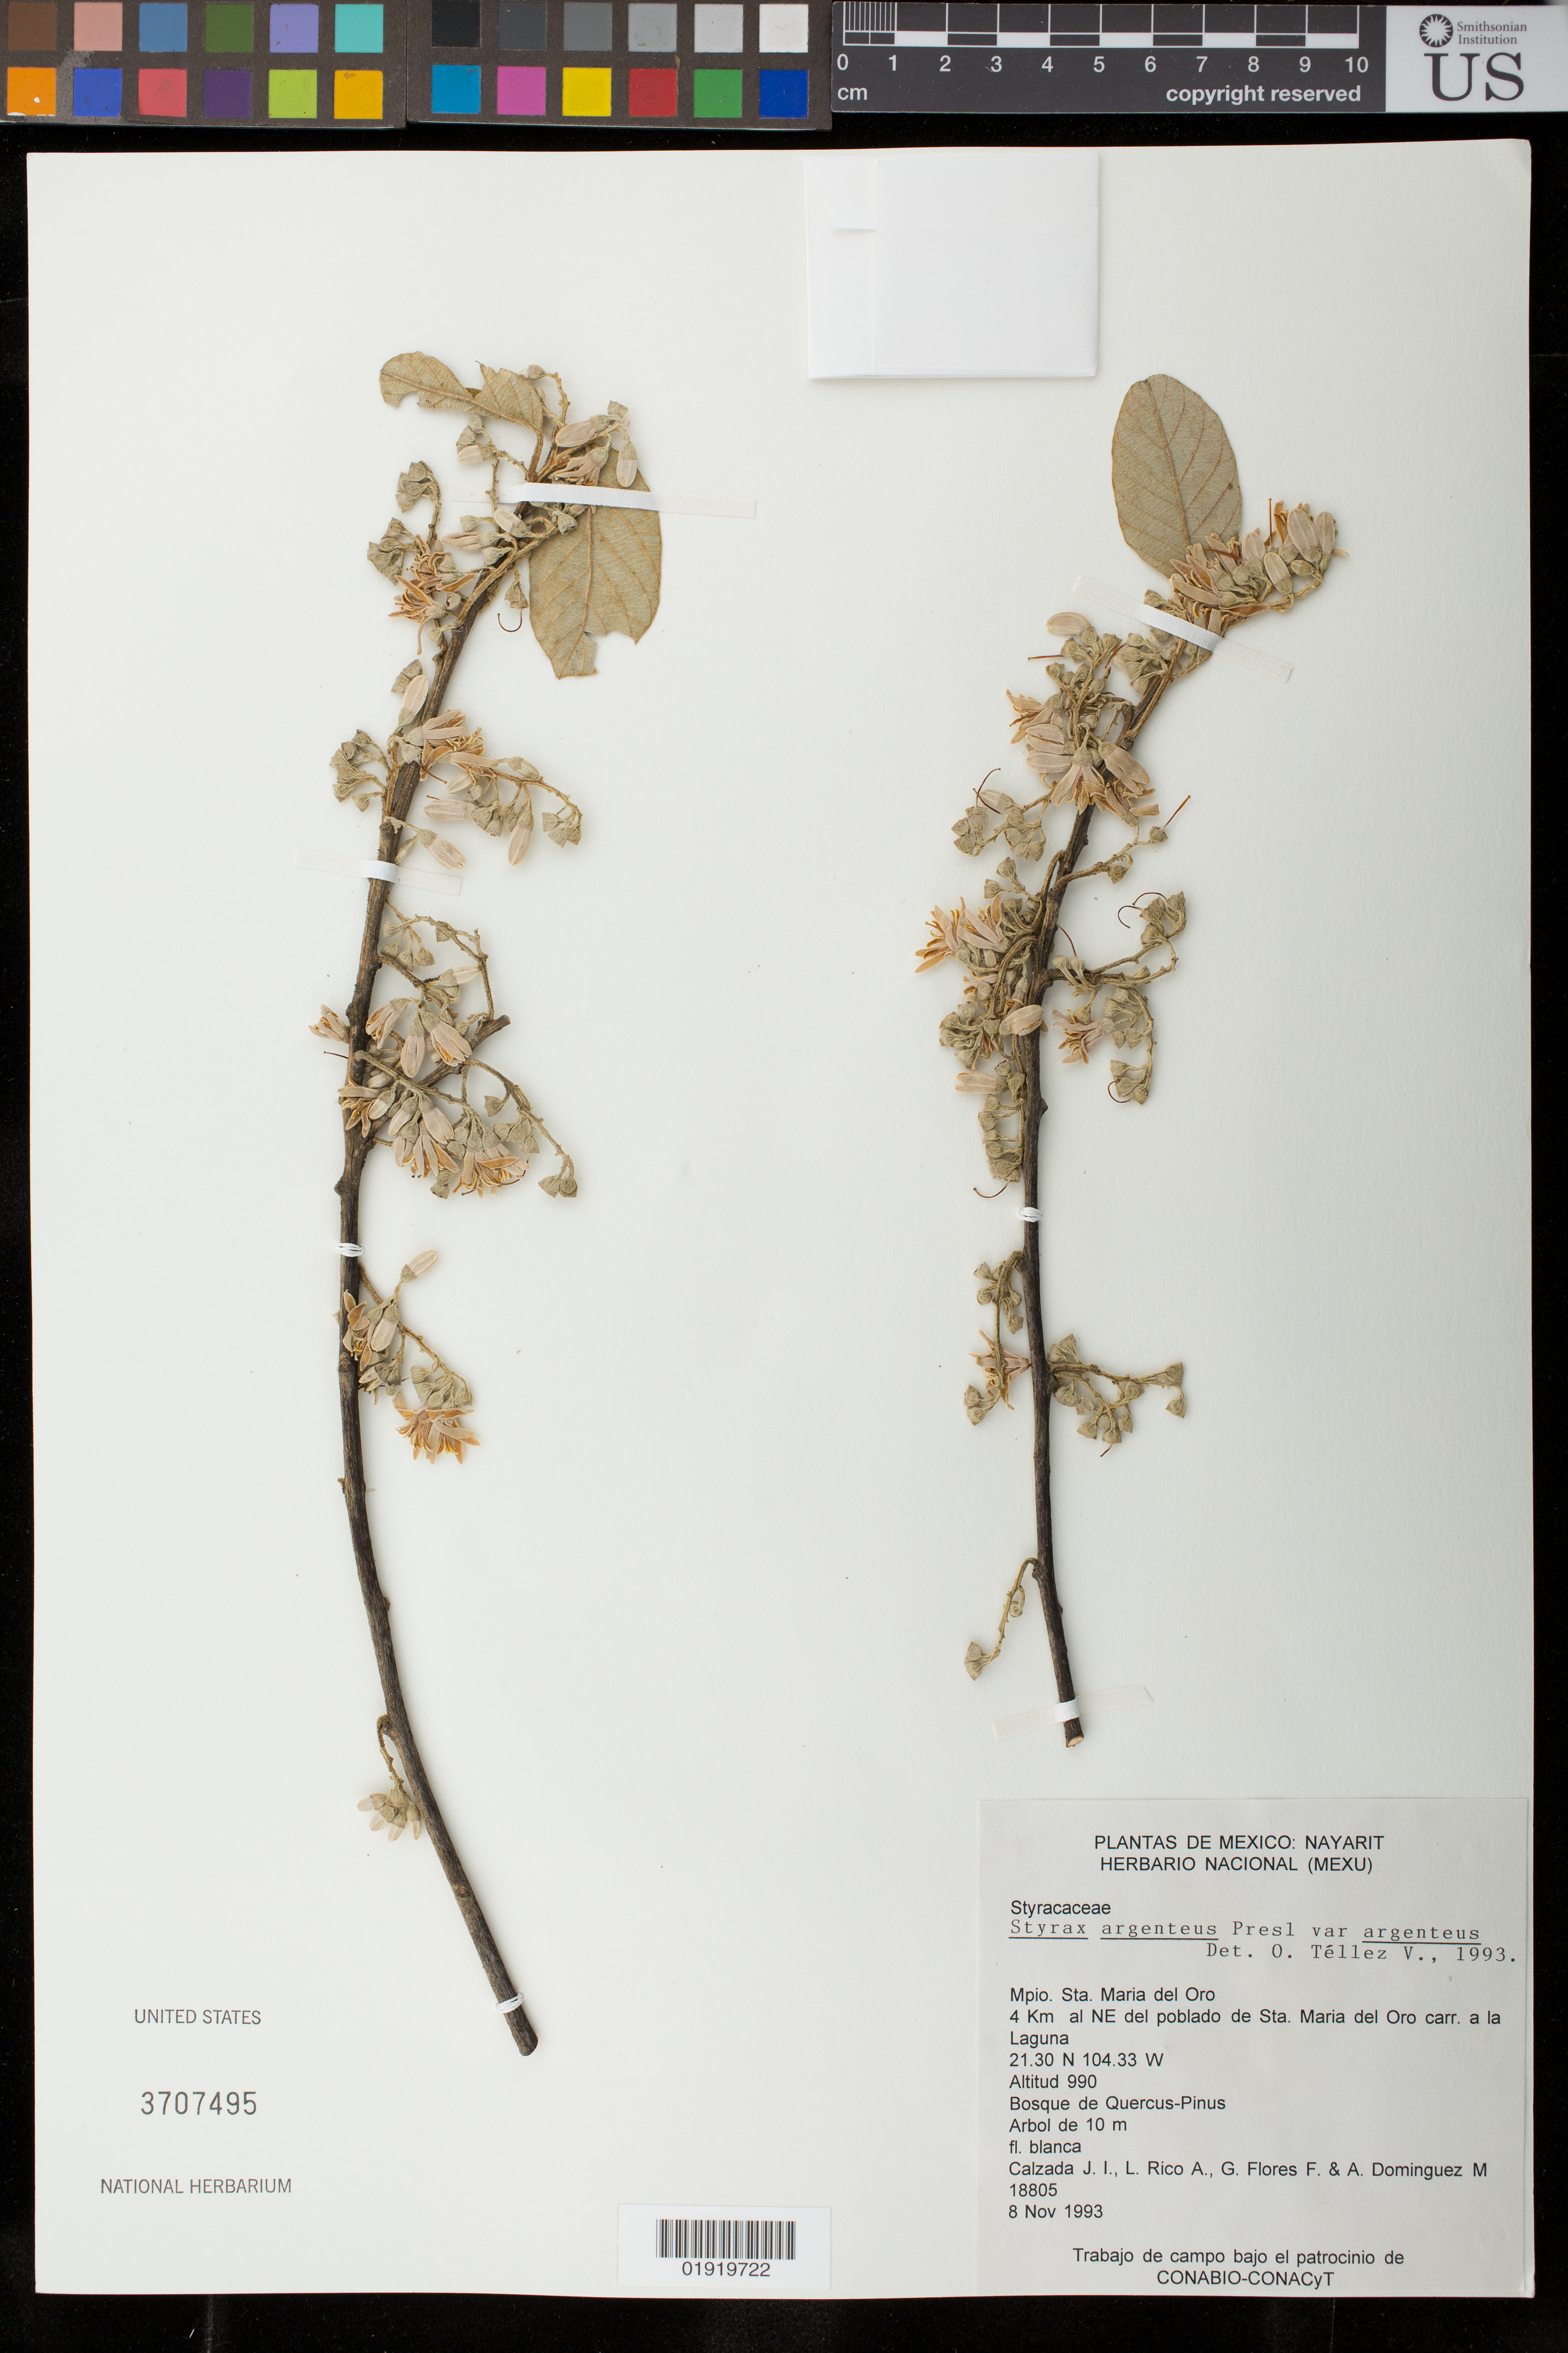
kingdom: Plantae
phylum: Tracheophyta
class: Magnoliopsida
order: Ericales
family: Styracaceae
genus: Styrax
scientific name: Styrax argenteus var. argenteus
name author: C. Presl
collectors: J. I. Calzada, M. Rico Arce, G. Flores F. & A. Dominguez M.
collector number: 18805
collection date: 1993-11-08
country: Mexico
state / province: Nayarit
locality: Mexico: Nayarit, Mpio. Sta. Maria del Oro. 4 Km al NE del poblado de Sta, Maria del Oro carr. a la Laguna.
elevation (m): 990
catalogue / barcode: US 3707495